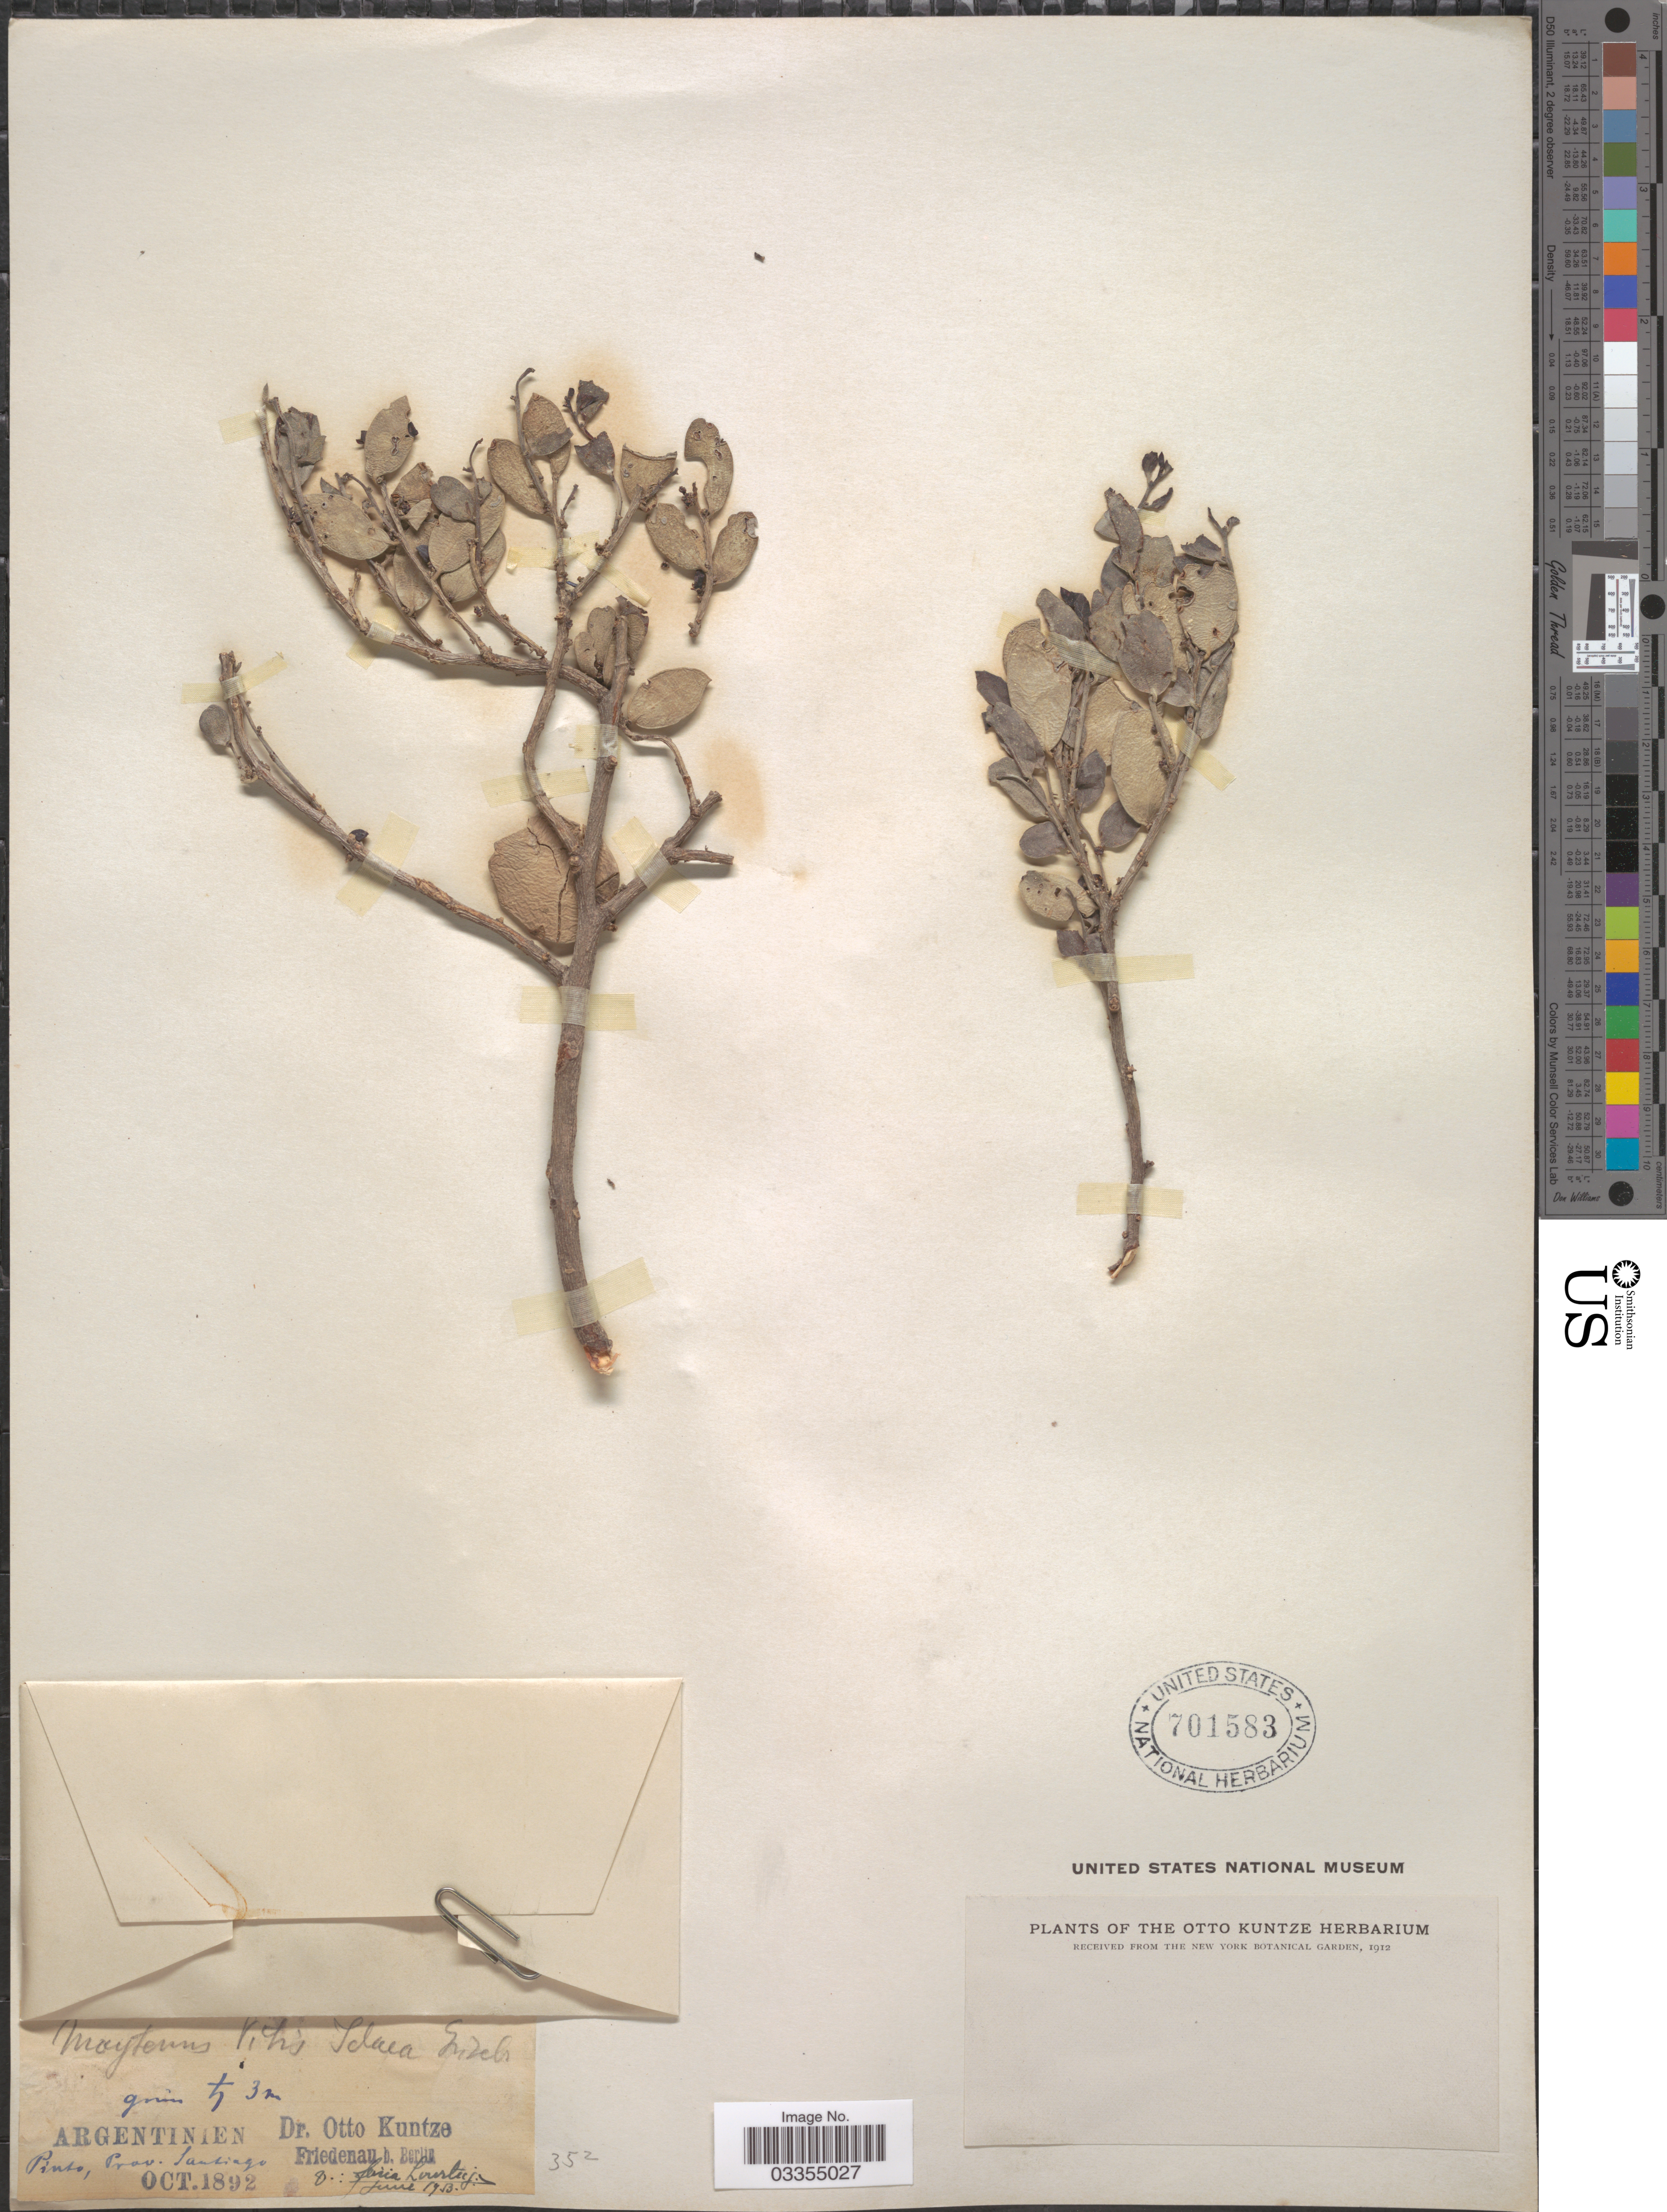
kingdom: Plantae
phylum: Tracheophyta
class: Magnoliopsida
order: Celastrales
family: Celastraceae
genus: Tricerma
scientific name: Tricerma vitis-idaeum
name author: (Griseb.) Lundell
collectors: C.E.O. Kuntze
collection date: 1892-10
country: Argentina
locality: Pinto, Prov. Santiago.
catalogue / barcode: US 701583